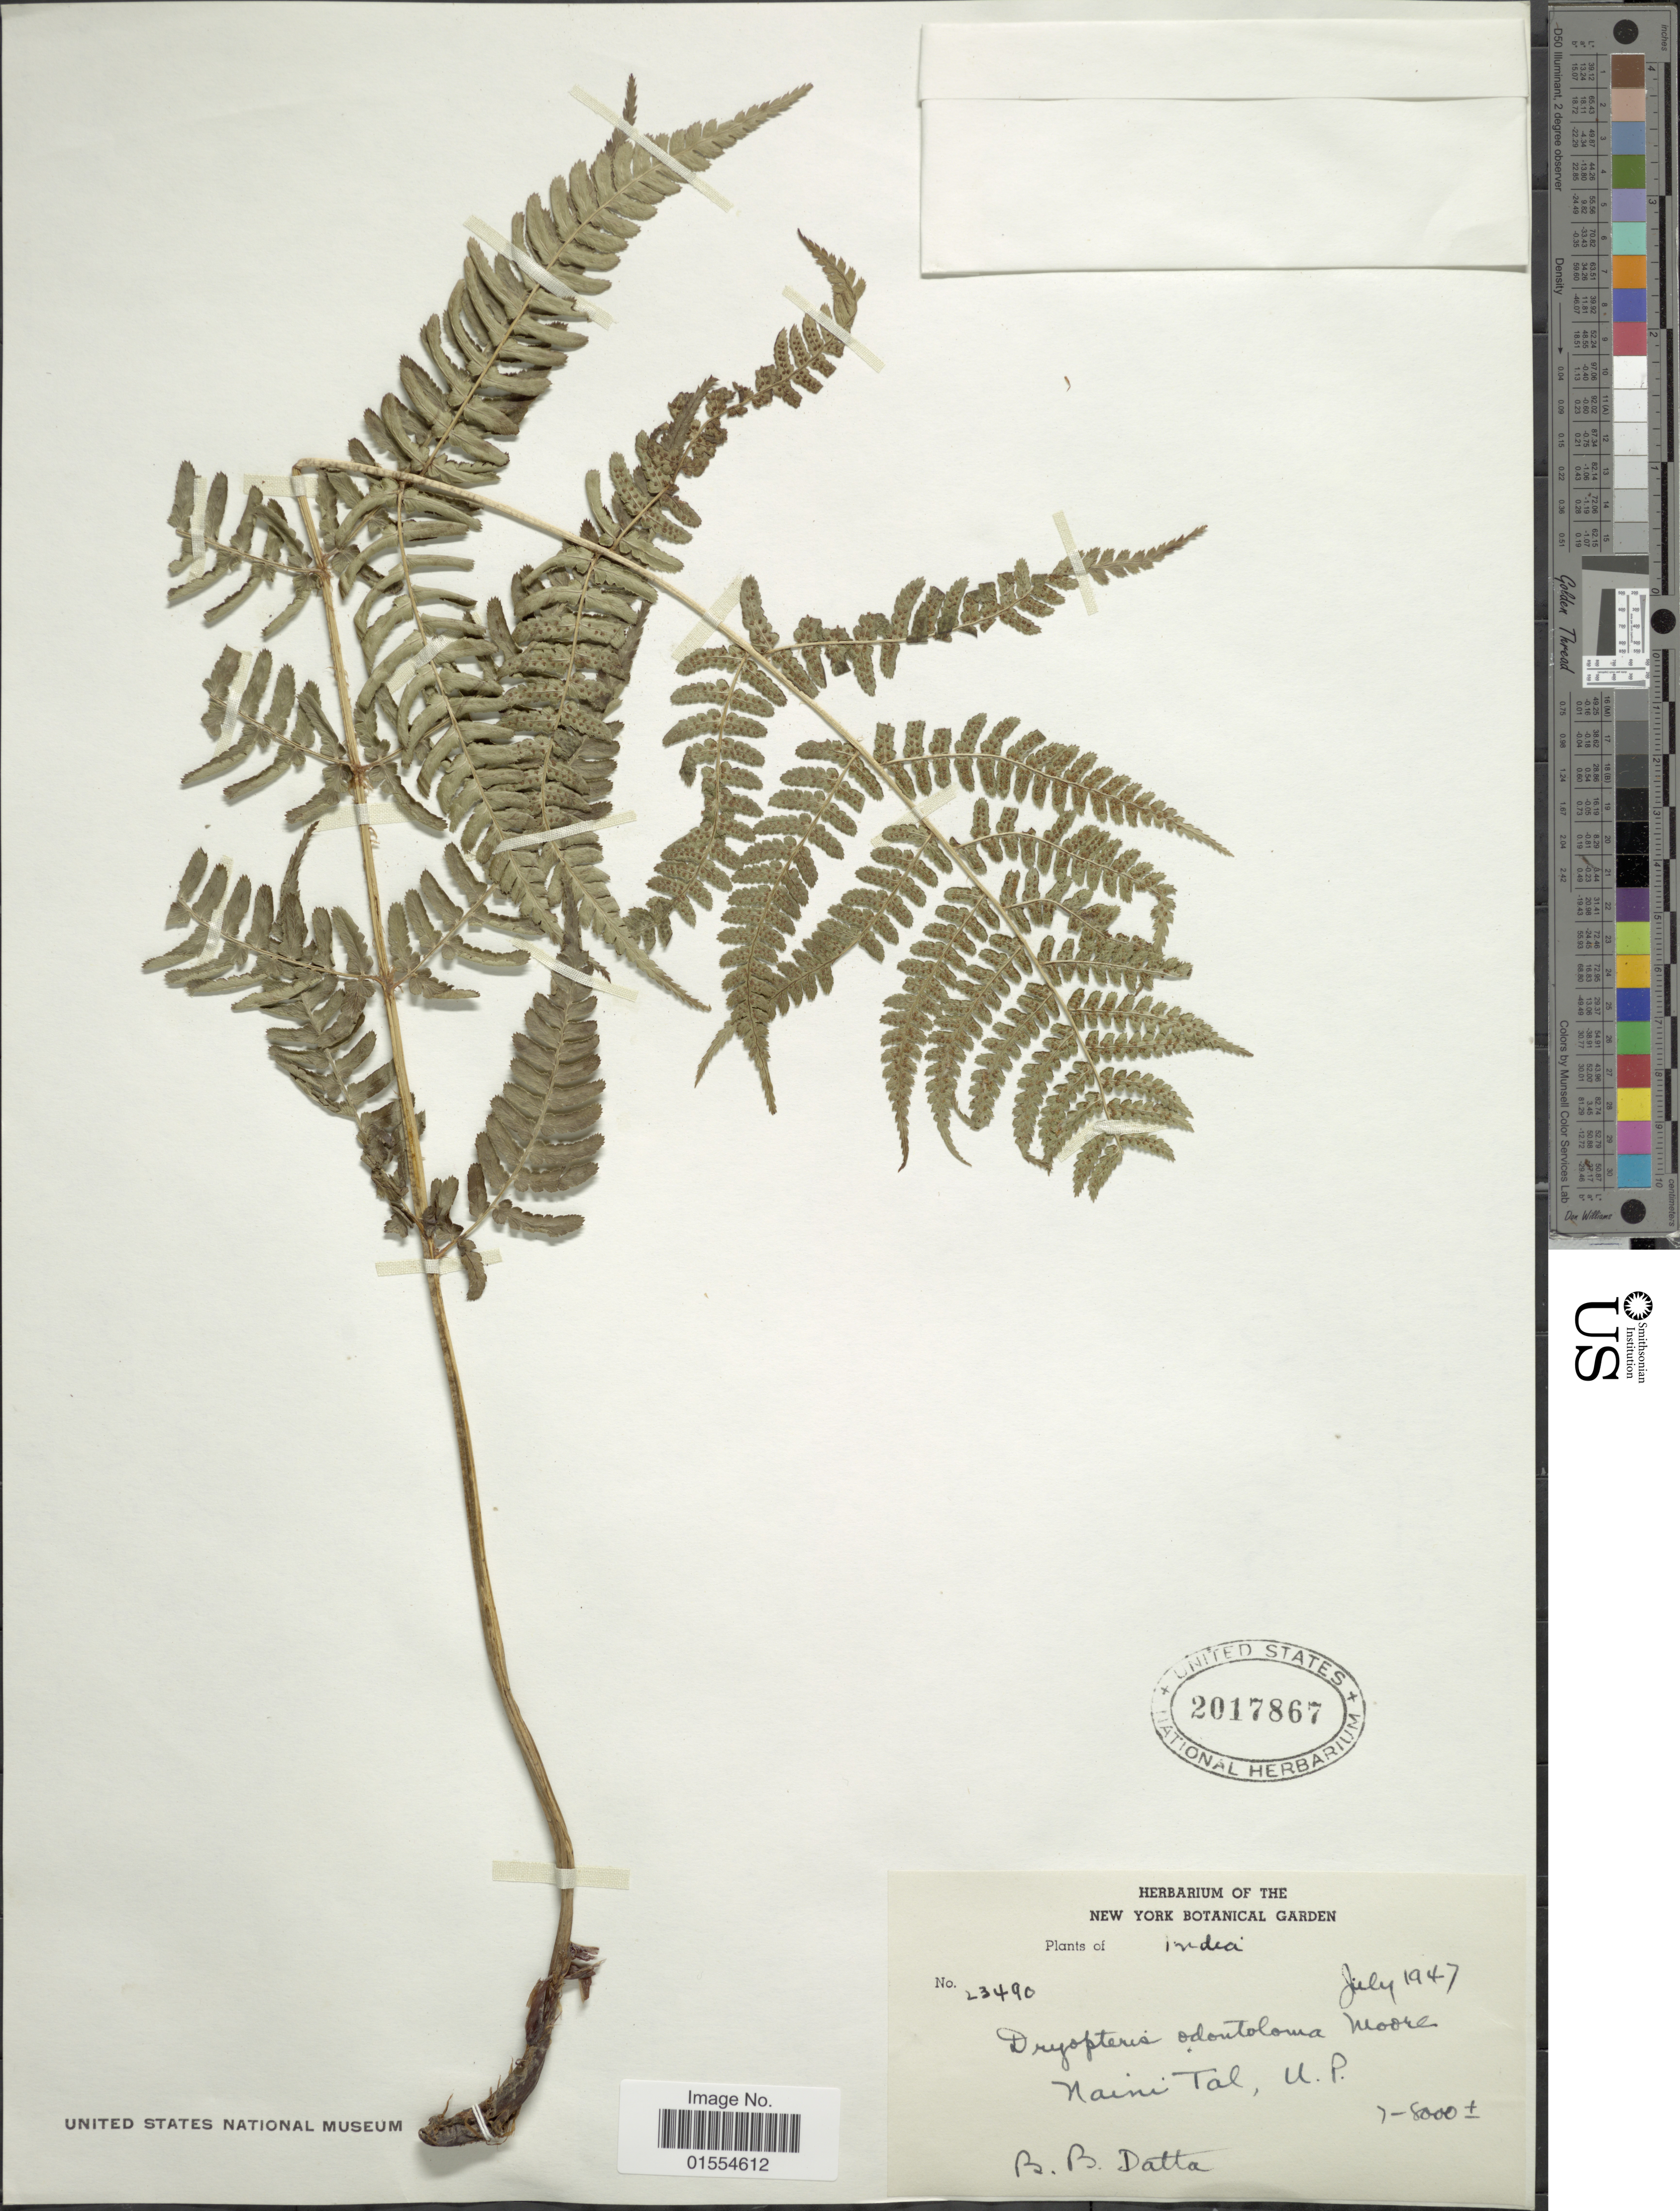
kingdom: Plantae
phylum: Tracheophyta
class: Polypodiopsida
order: Polypodiales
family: Dryopteridaceae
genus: Dryopteris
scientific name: Dryopteris odontoloma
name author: (Bedd.) C. Chr.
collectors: B. Datta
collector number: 23490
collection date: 1947-07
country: India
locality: India, Naini tal, U. P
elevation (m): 2134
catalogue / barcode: US 2017867